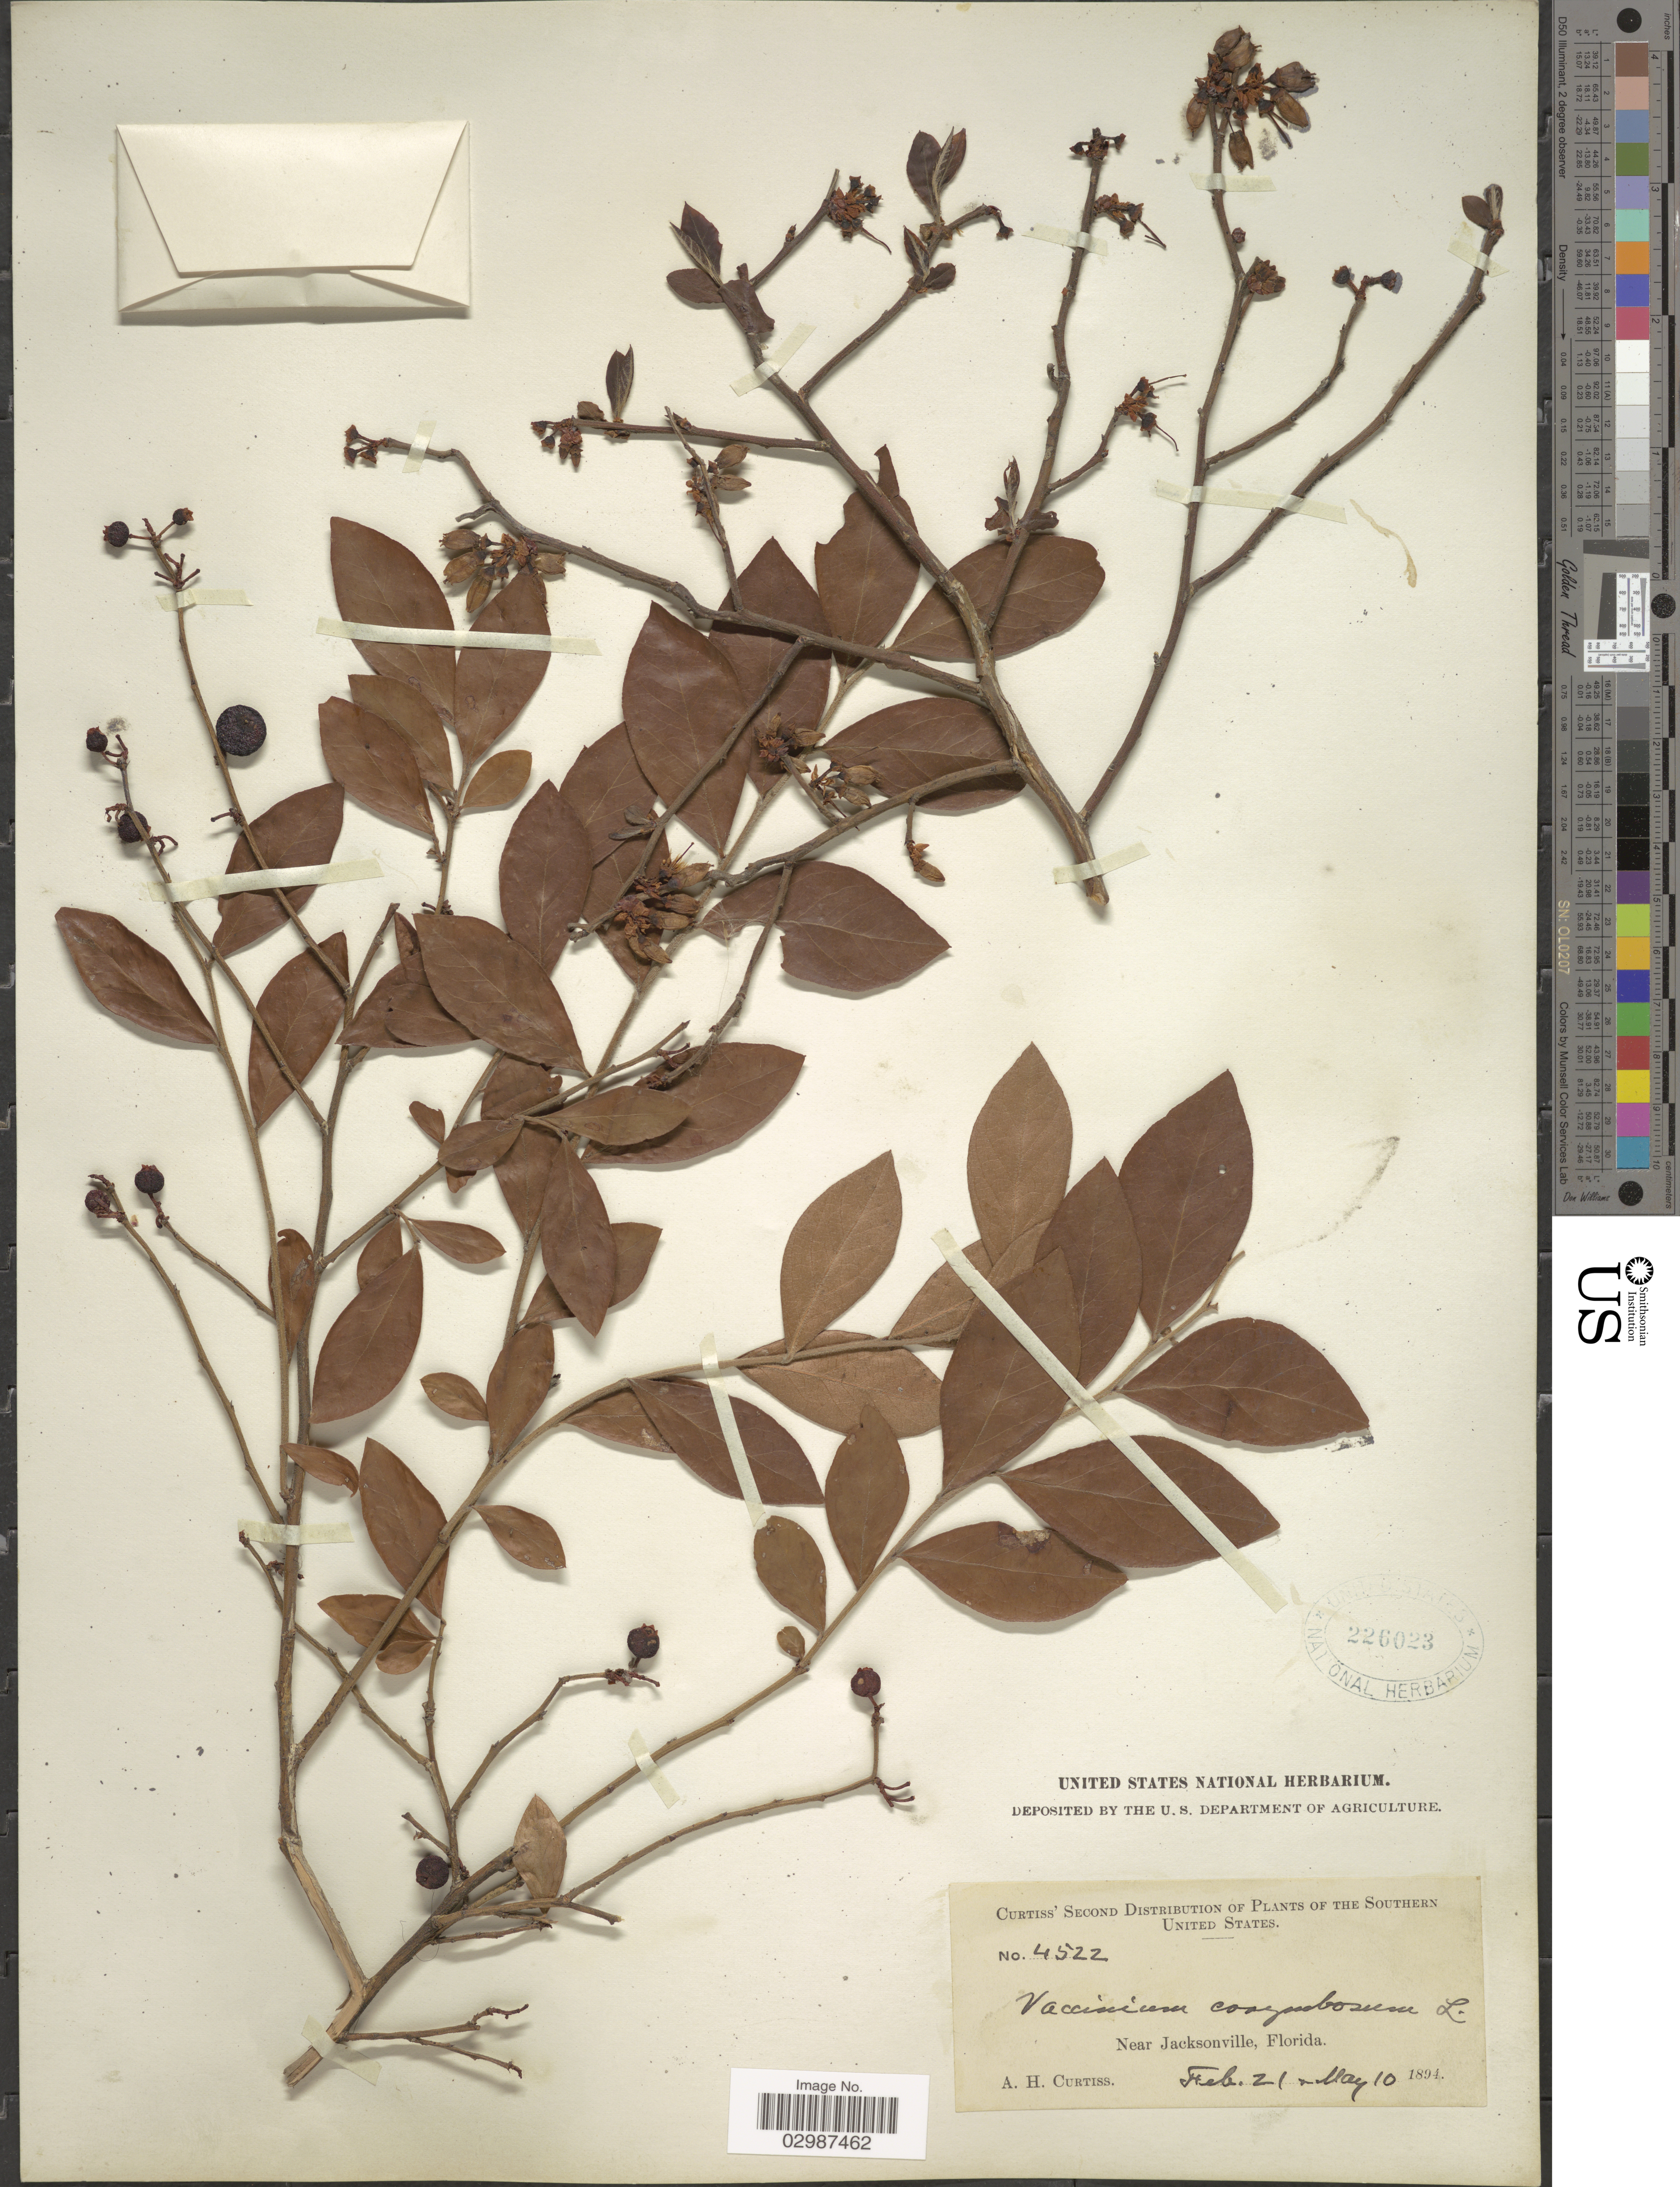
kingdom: Plantae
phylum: Tracheophyta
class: Magnoliopsida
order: Ericales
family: Ericaceae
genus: Vaccinium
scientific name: Vaccinium atrococcum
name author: (A. Gray) A. Heller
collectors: A. H. Curtiss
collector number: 4522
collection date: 1894-02-21/1894-05-10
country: United States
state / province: Florida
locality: Southern United States. Near Jacksonville.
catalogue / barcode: US 226023